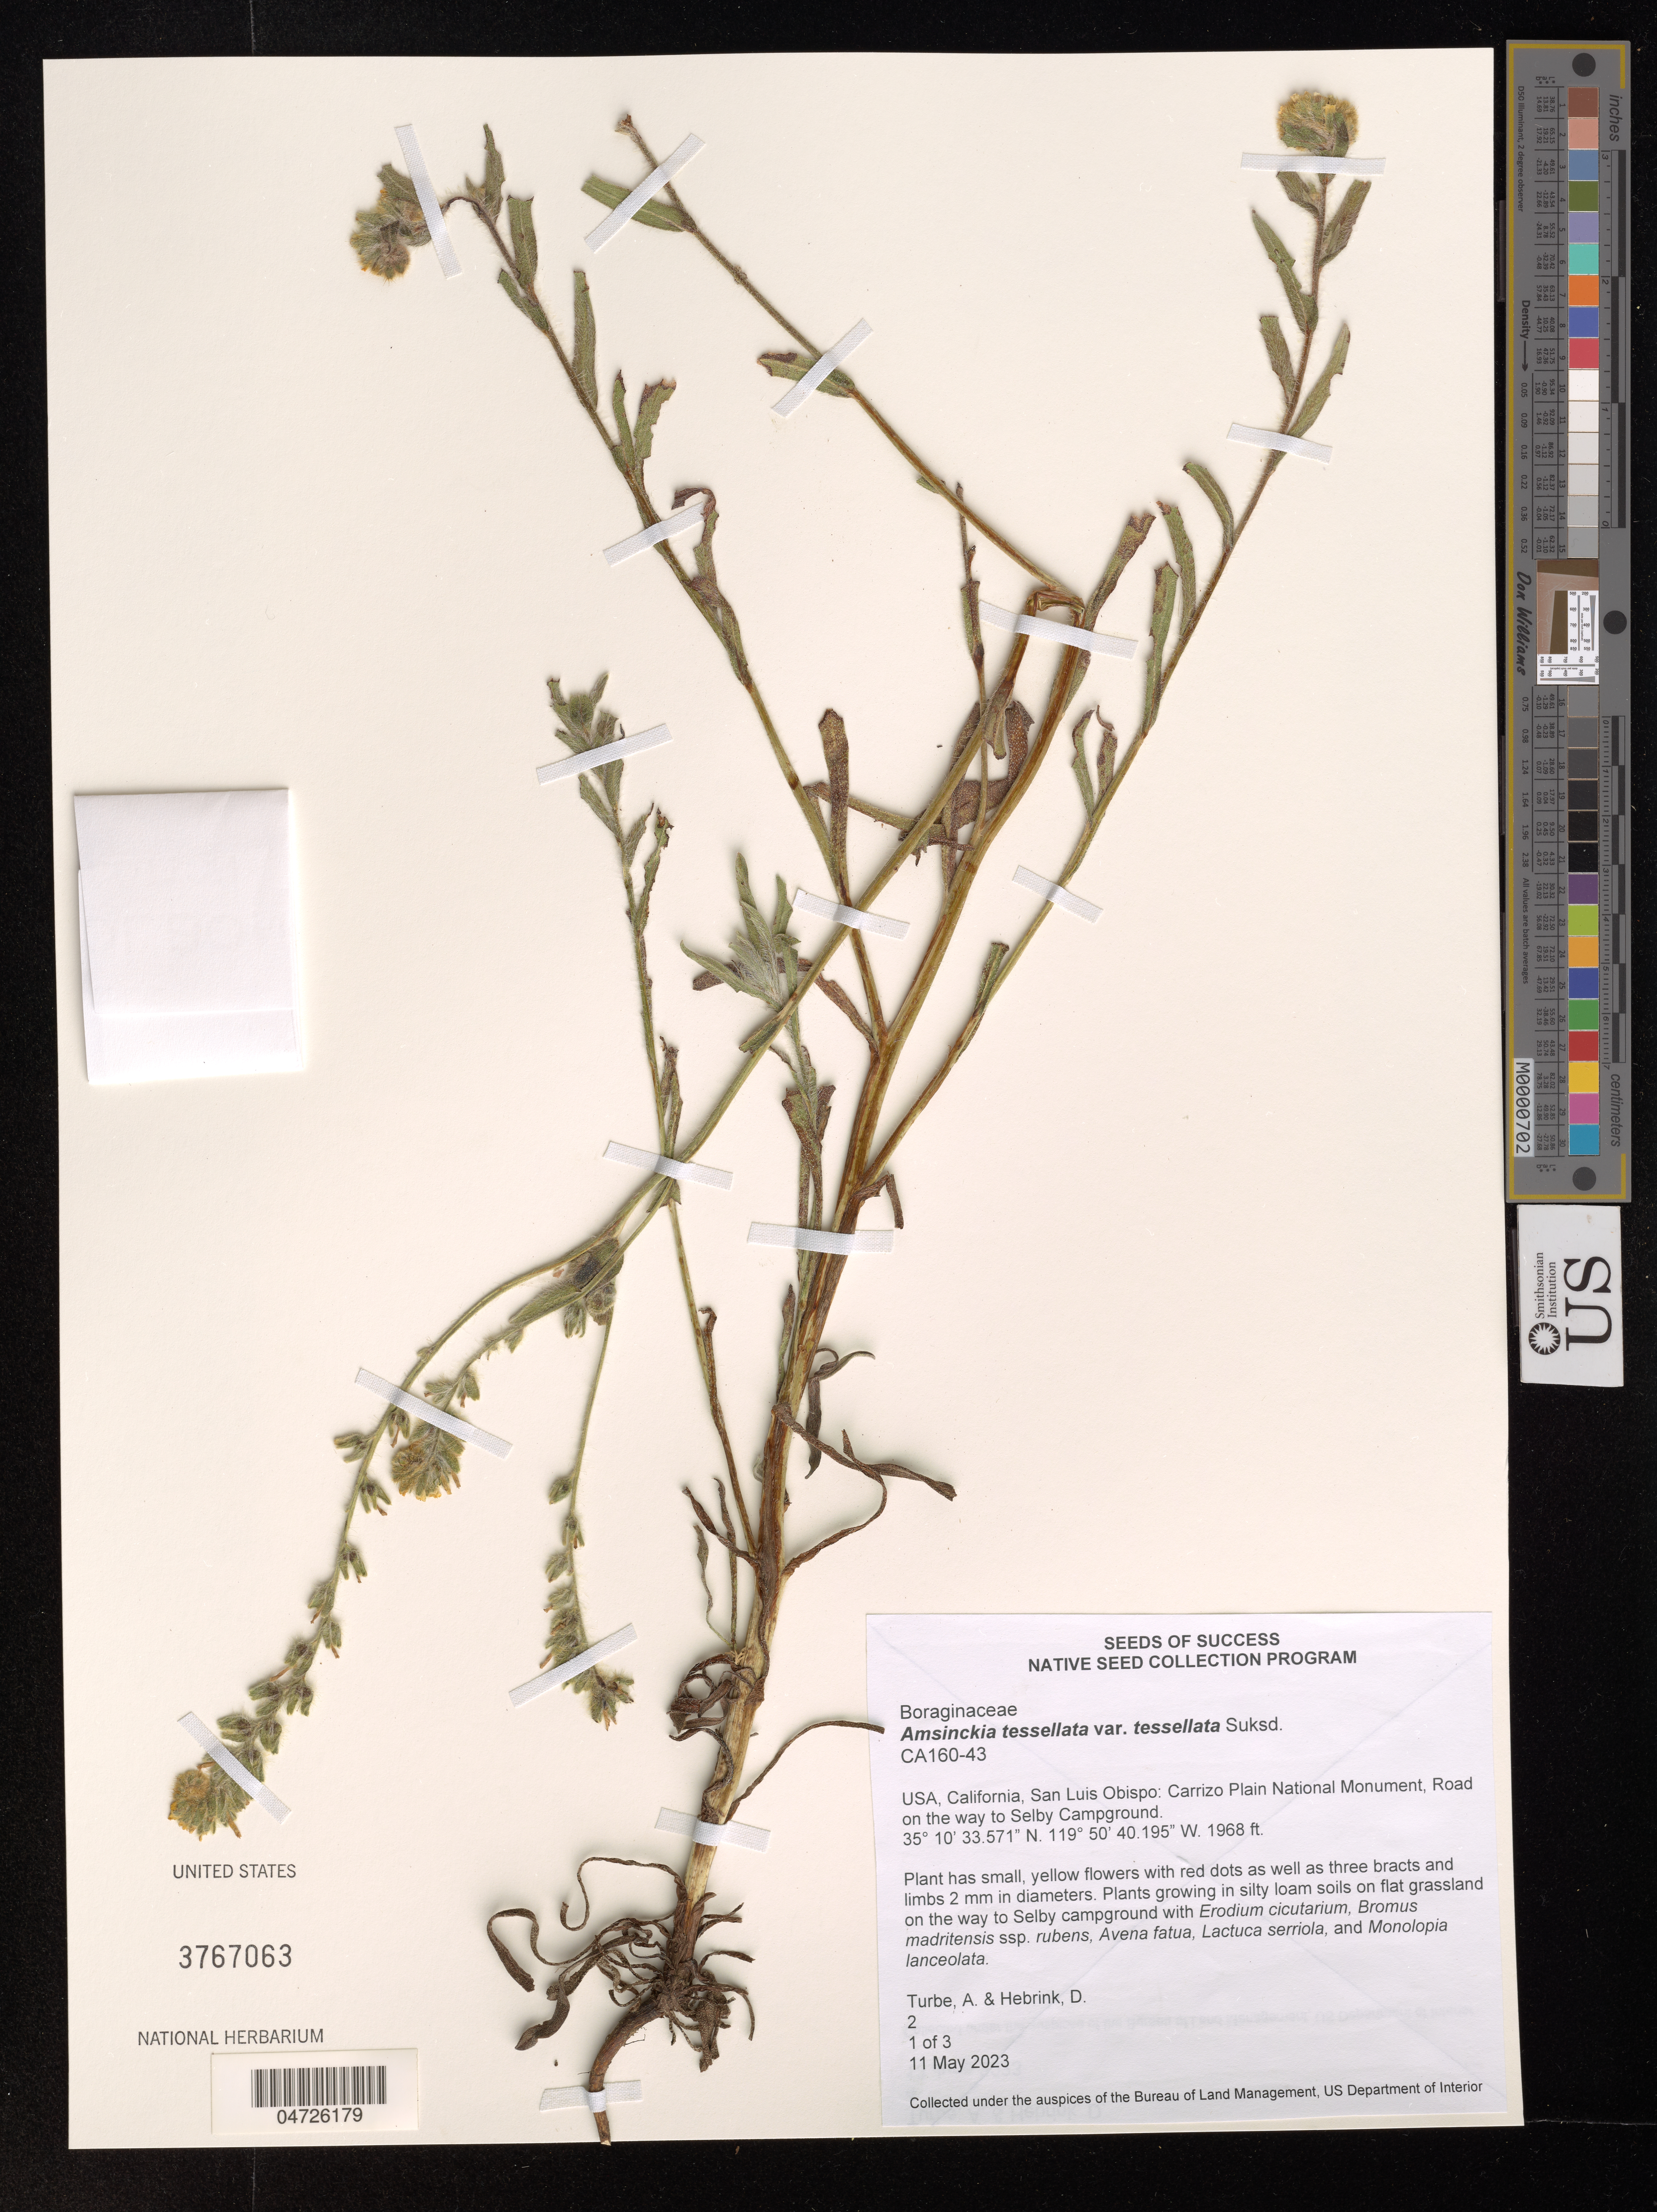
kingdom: Plantae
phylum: Tracheophyta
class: Magnoliopsida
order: Boraginales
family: Boraginaceae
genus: Amsinckia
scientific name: Amsinckia tessellata var. tessellata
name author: A. Gray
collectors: A. Turbe & D. Hebrink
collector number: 2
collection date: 2023-05-11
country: United States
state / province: California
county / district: San Louis Obispo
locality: San Luis Obispo: Carrizo Plain National Monument, Road on the way to Selby Campground.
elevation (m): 600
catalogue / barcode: US 3767063